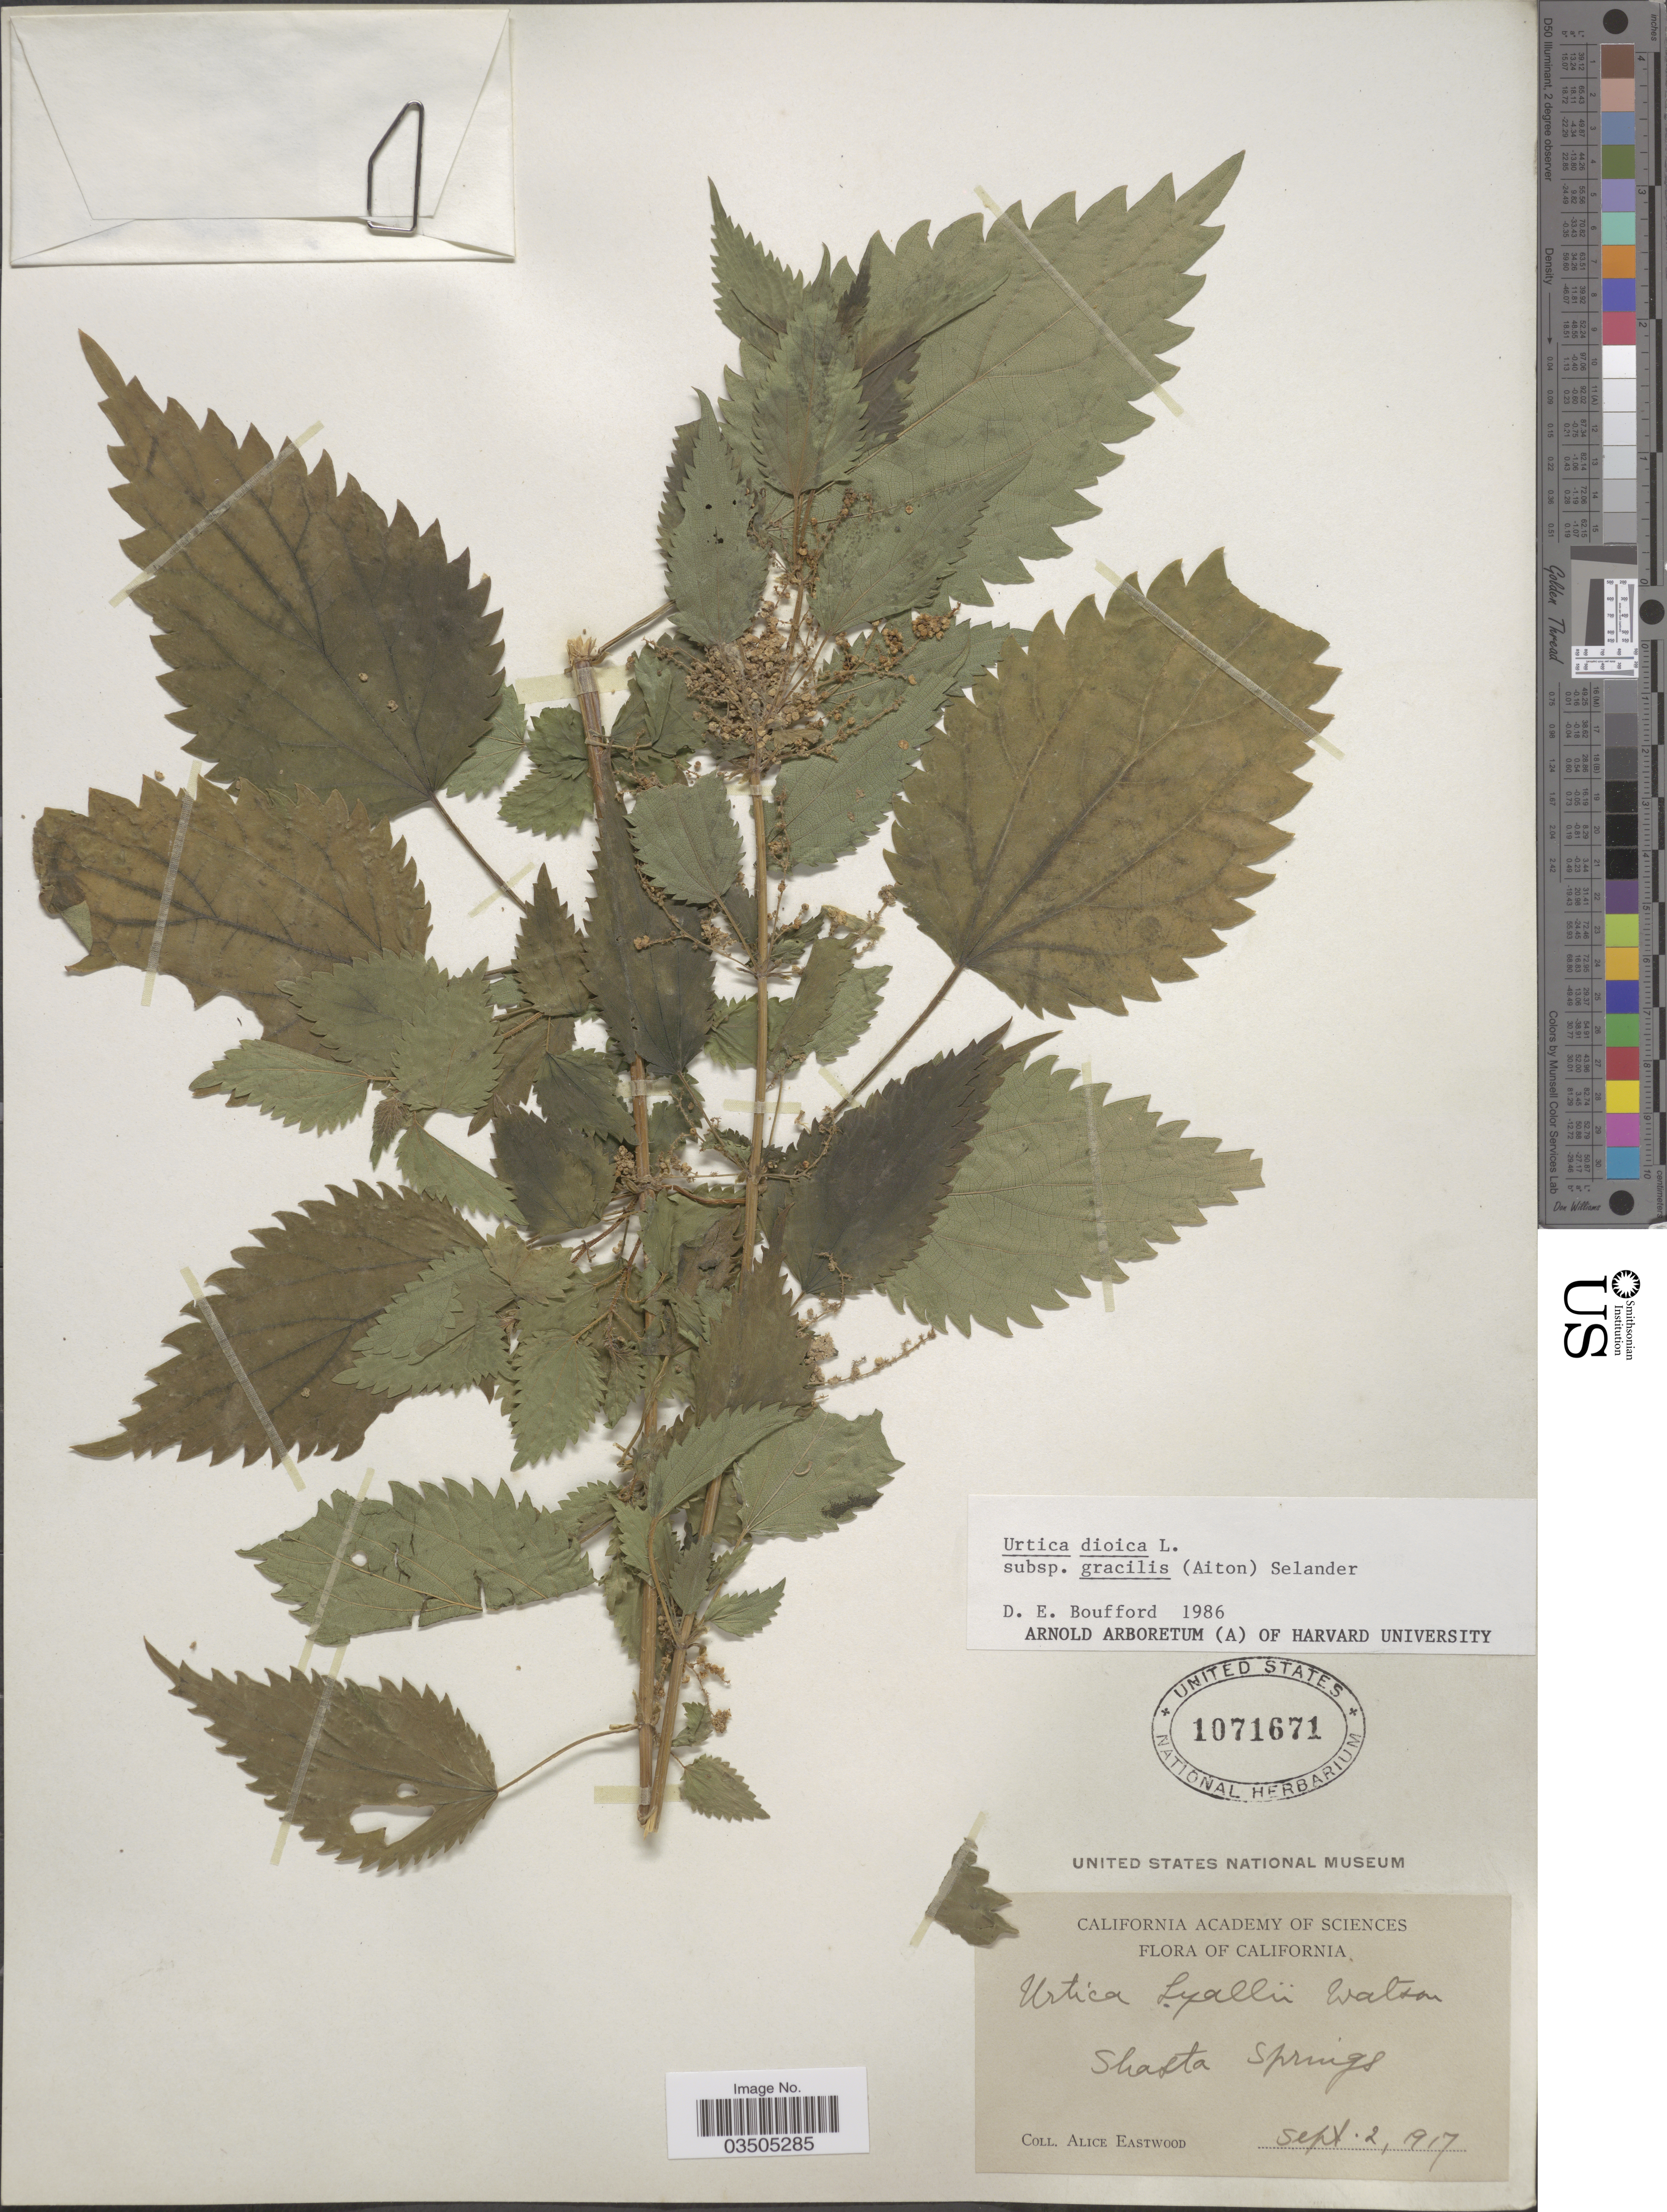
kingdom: Plantae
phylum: Tracheophyta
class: Magnoliopsida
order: Rosales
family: Urticaceae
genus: Urtica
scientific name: Urtica dioica subsp. gracilis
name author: L.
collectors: A. Eastwood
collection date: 1917-09-02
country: United States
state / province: California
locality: Shasta Springs.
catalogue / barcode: US 1071671